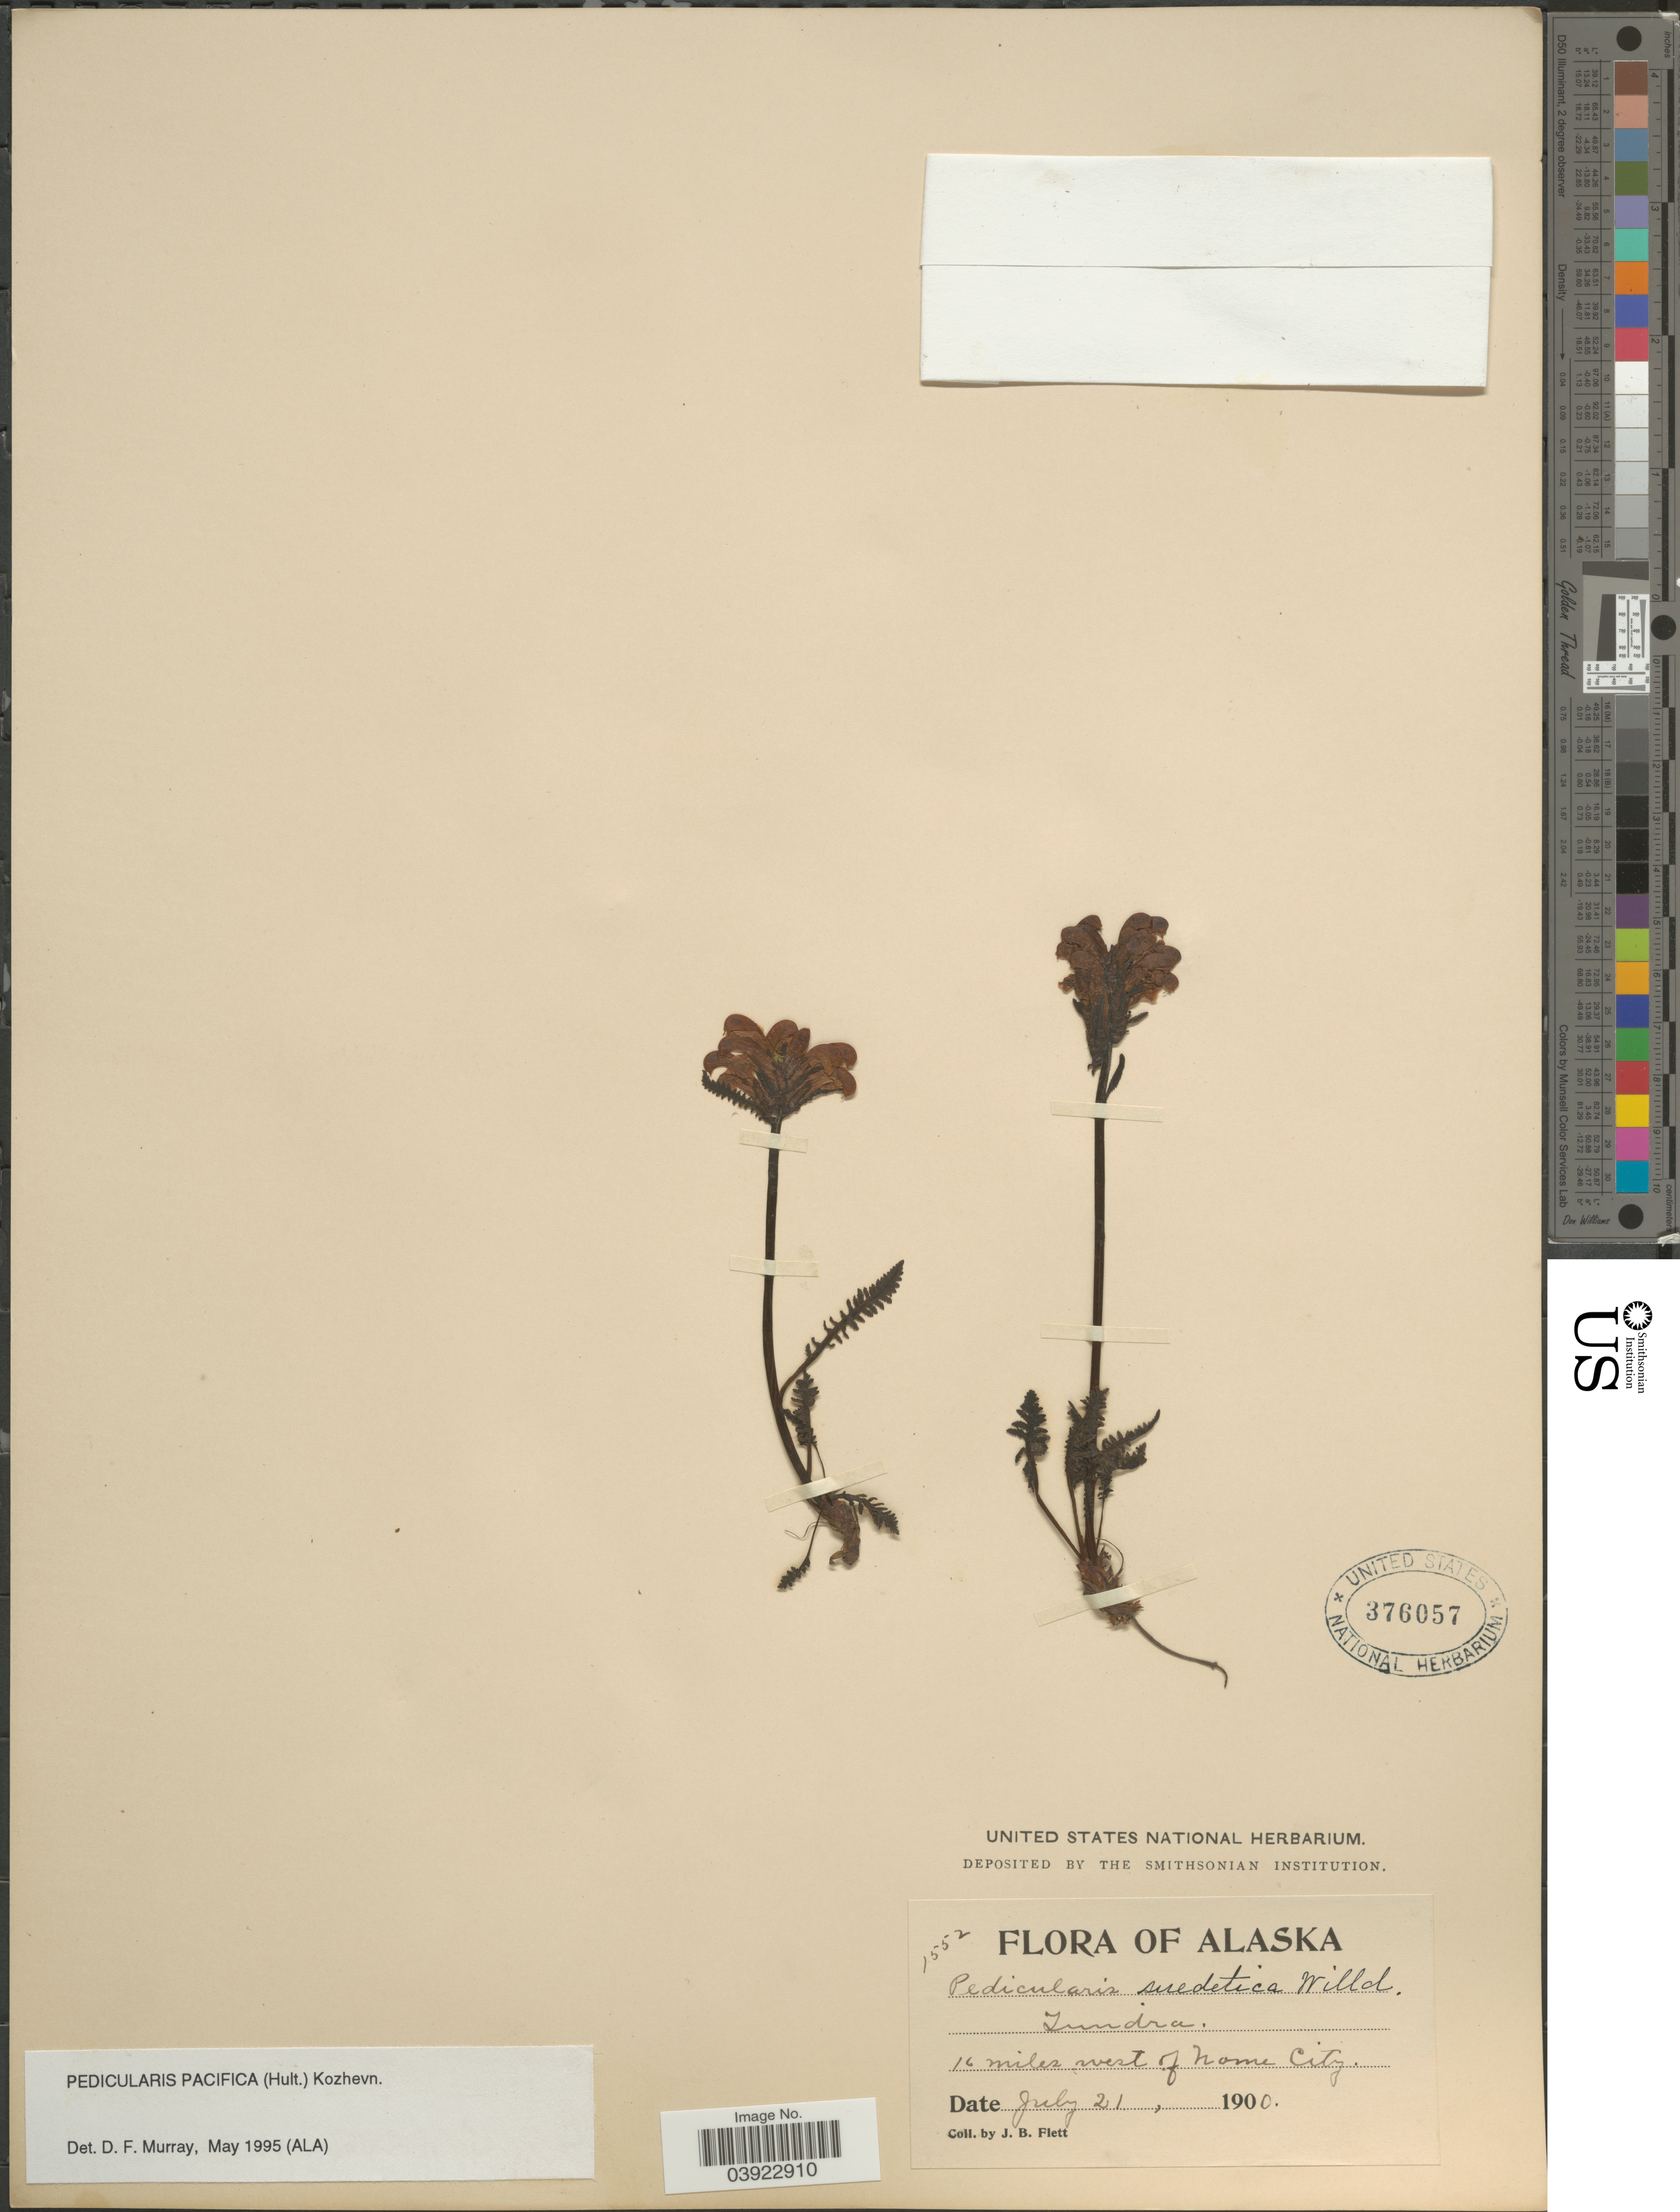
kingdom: Plantae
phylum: Tracheophyta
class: Magnoliopsida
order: Lamiales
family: Orobanchaceae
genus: Pedicularis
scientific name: Pedicularis pacifica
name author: (Hultén) Kozhevn.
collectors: J. Flett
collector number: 1552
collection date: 1900-07-21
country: United States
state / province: Alaska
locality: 16 miles west of Nome City.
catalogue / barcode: US 376057